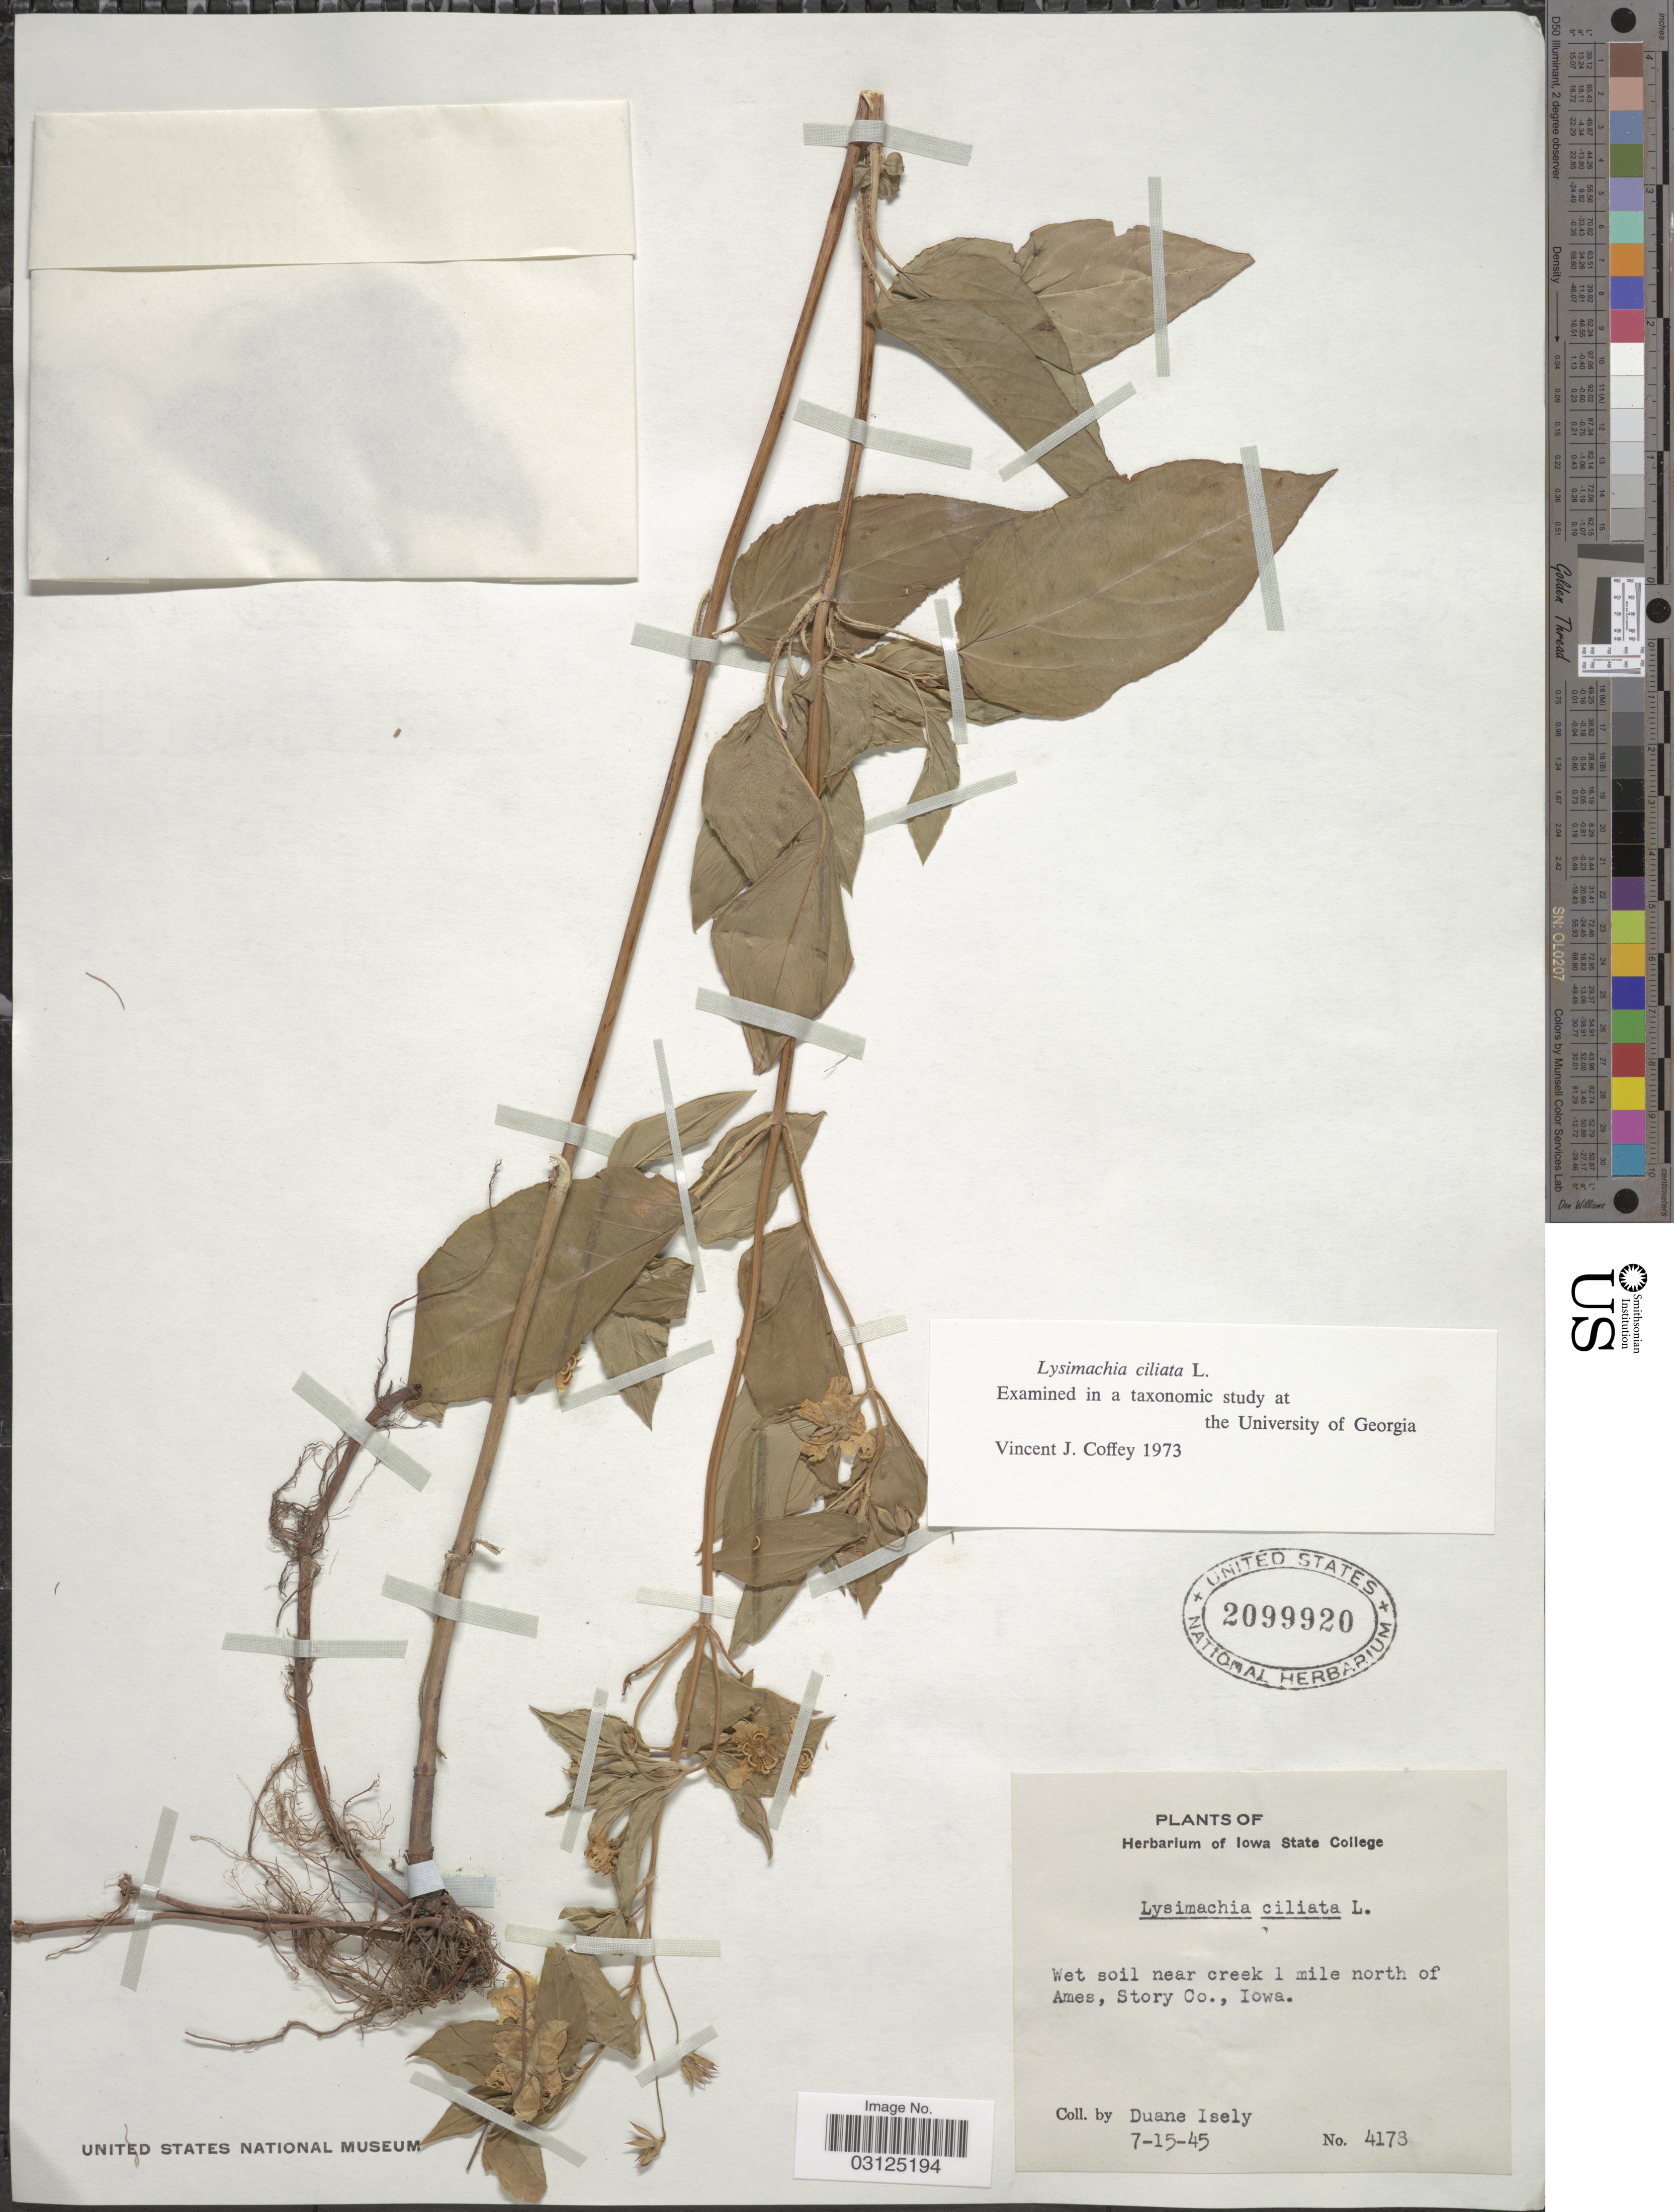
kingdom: Plantae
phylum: Tracheophyta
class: Magnoliopsida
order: Ericales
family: Primulaceae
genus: Lysimachia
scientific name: Lysimachia ciliata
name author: L.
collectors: D. Isely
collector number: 4173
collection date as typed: Transcribed d/m/y: 15/7/45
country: United States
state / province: Iowa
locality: Wet soil near creek 1 mile north of Ames, Story Co.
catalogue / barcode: US 2099920